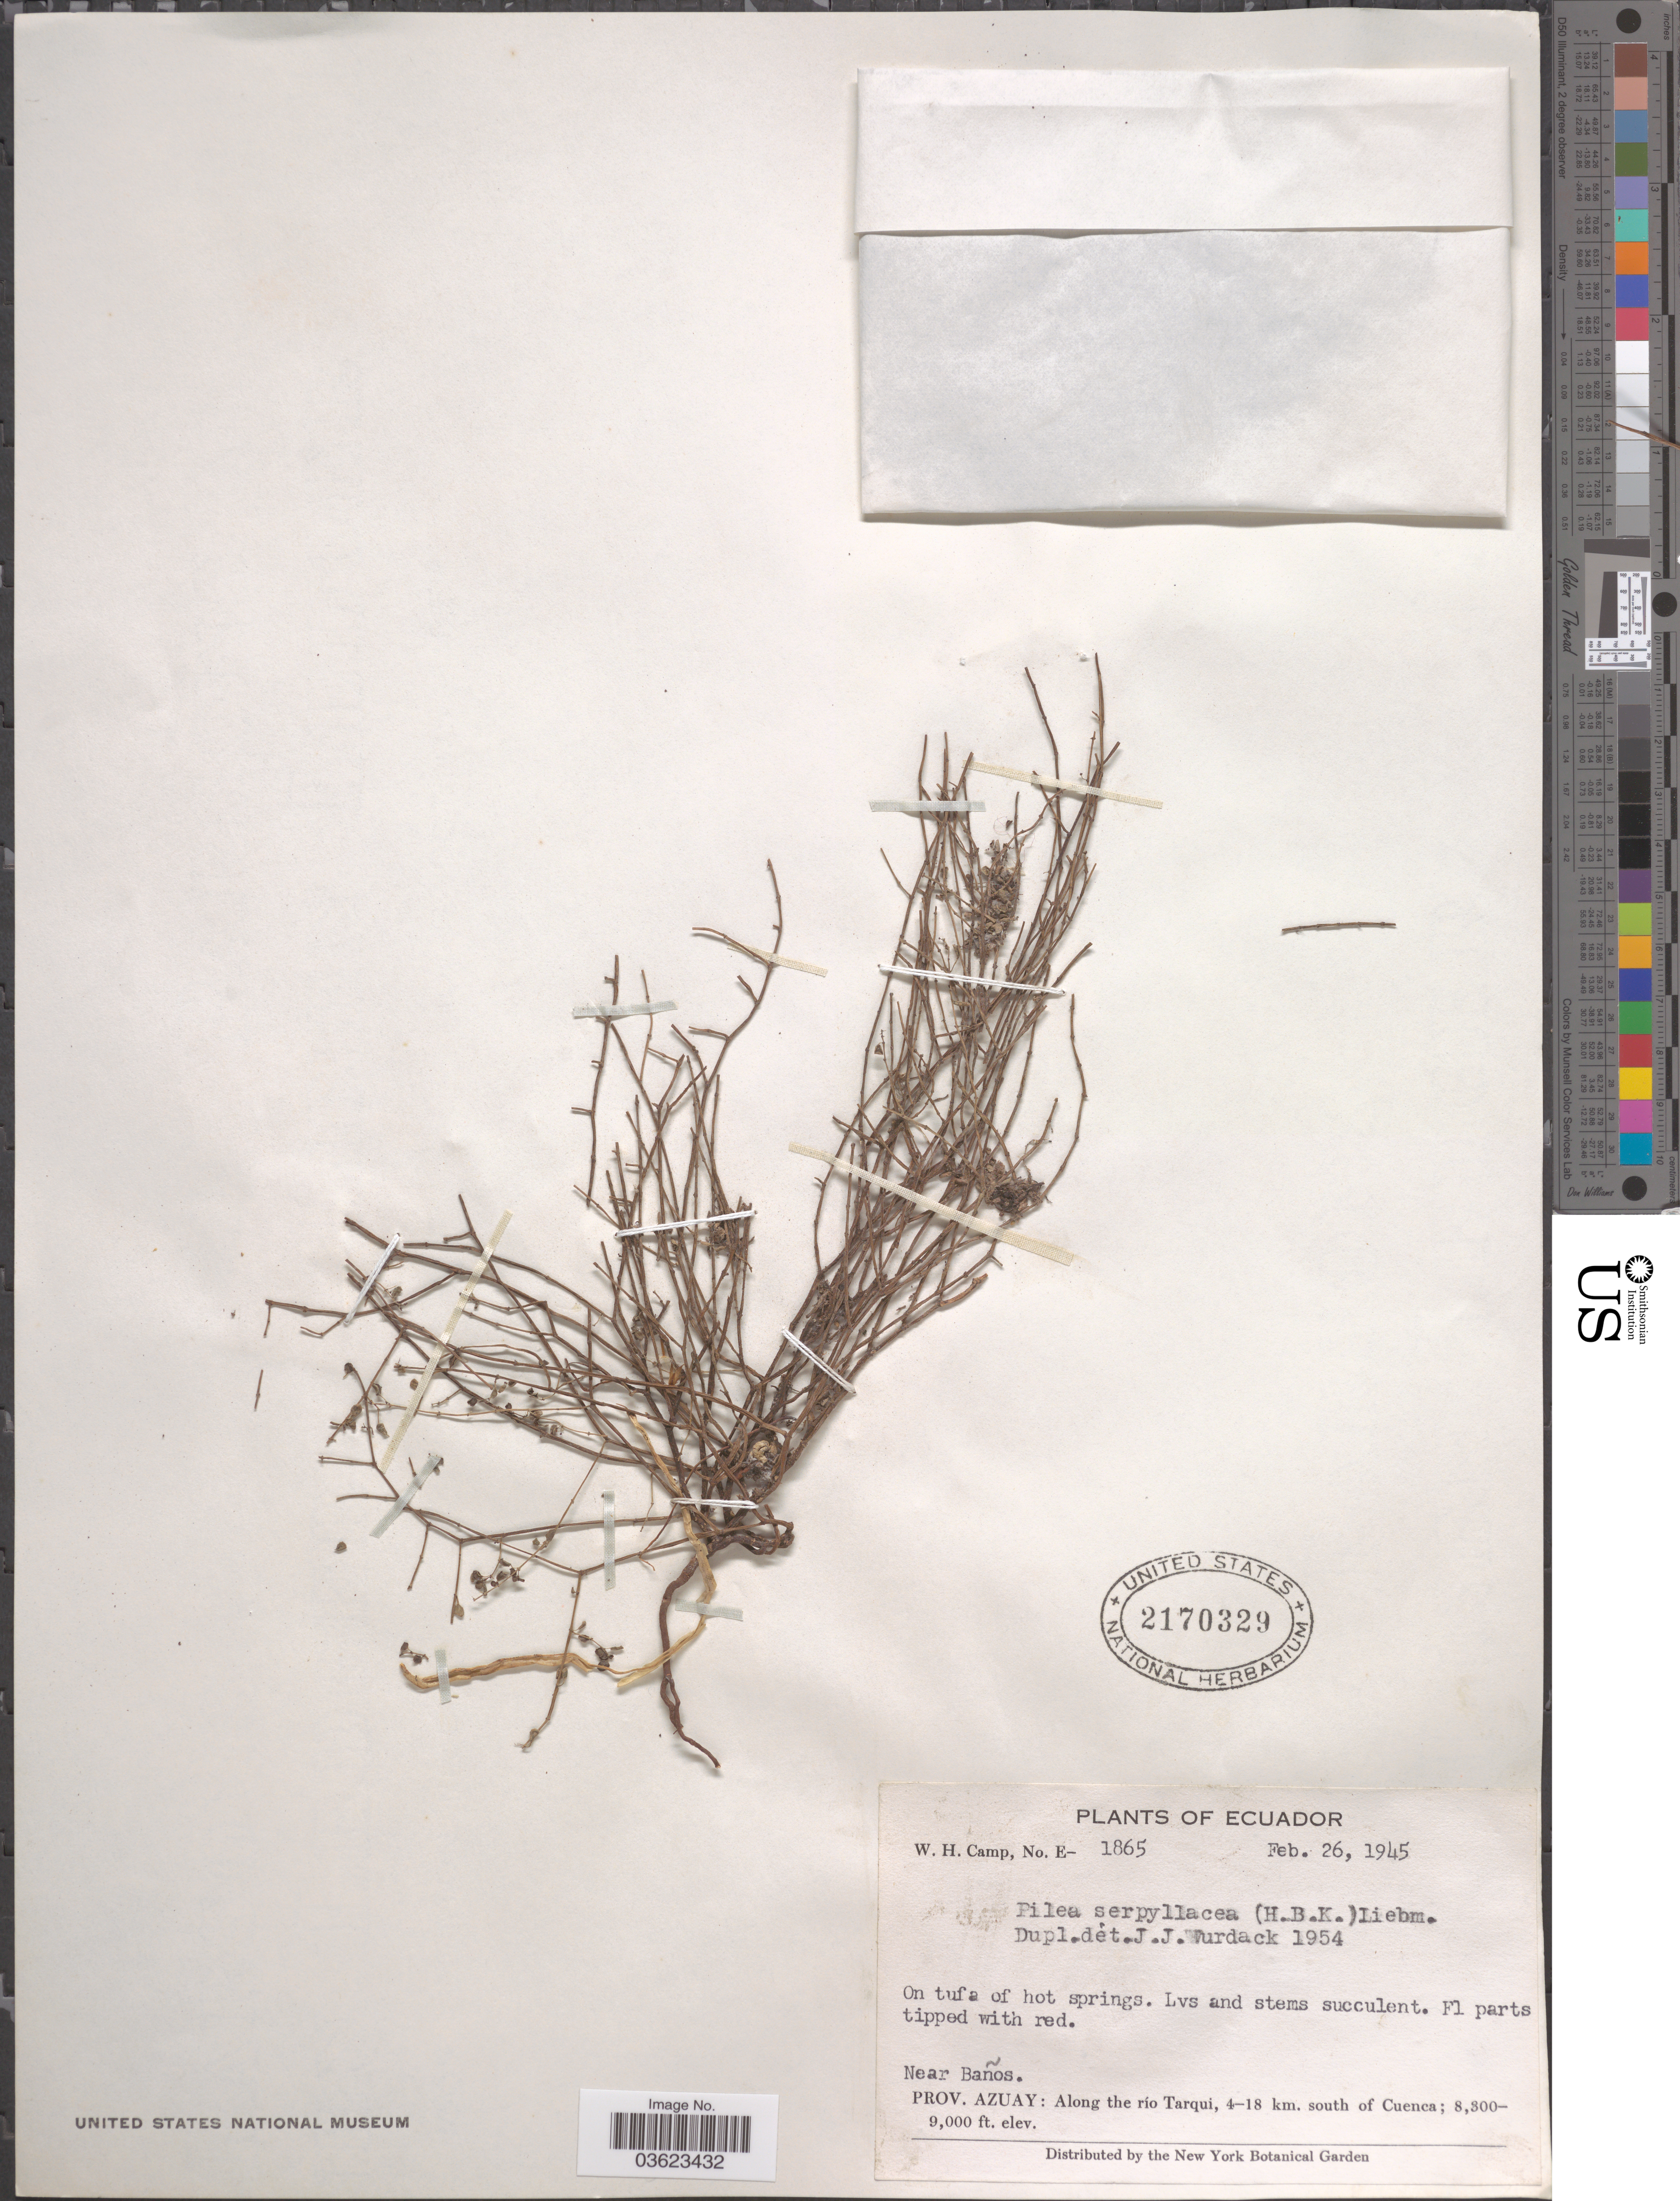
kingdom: Plantae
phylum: Tracheophyta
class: Magnoliopsida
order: Rosales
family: Urticaceae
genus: Pilea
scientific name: Pilea serpyllacea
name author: (Kunth) Liebm.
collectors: W. H. Camp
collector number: E-1865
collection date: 1945-02-26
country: Ecuador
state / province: Azuay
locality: Near Baños. Along the río Tarqui, 4-18 km. south of Cuenca.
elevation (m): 2530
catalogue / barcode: US 2170329